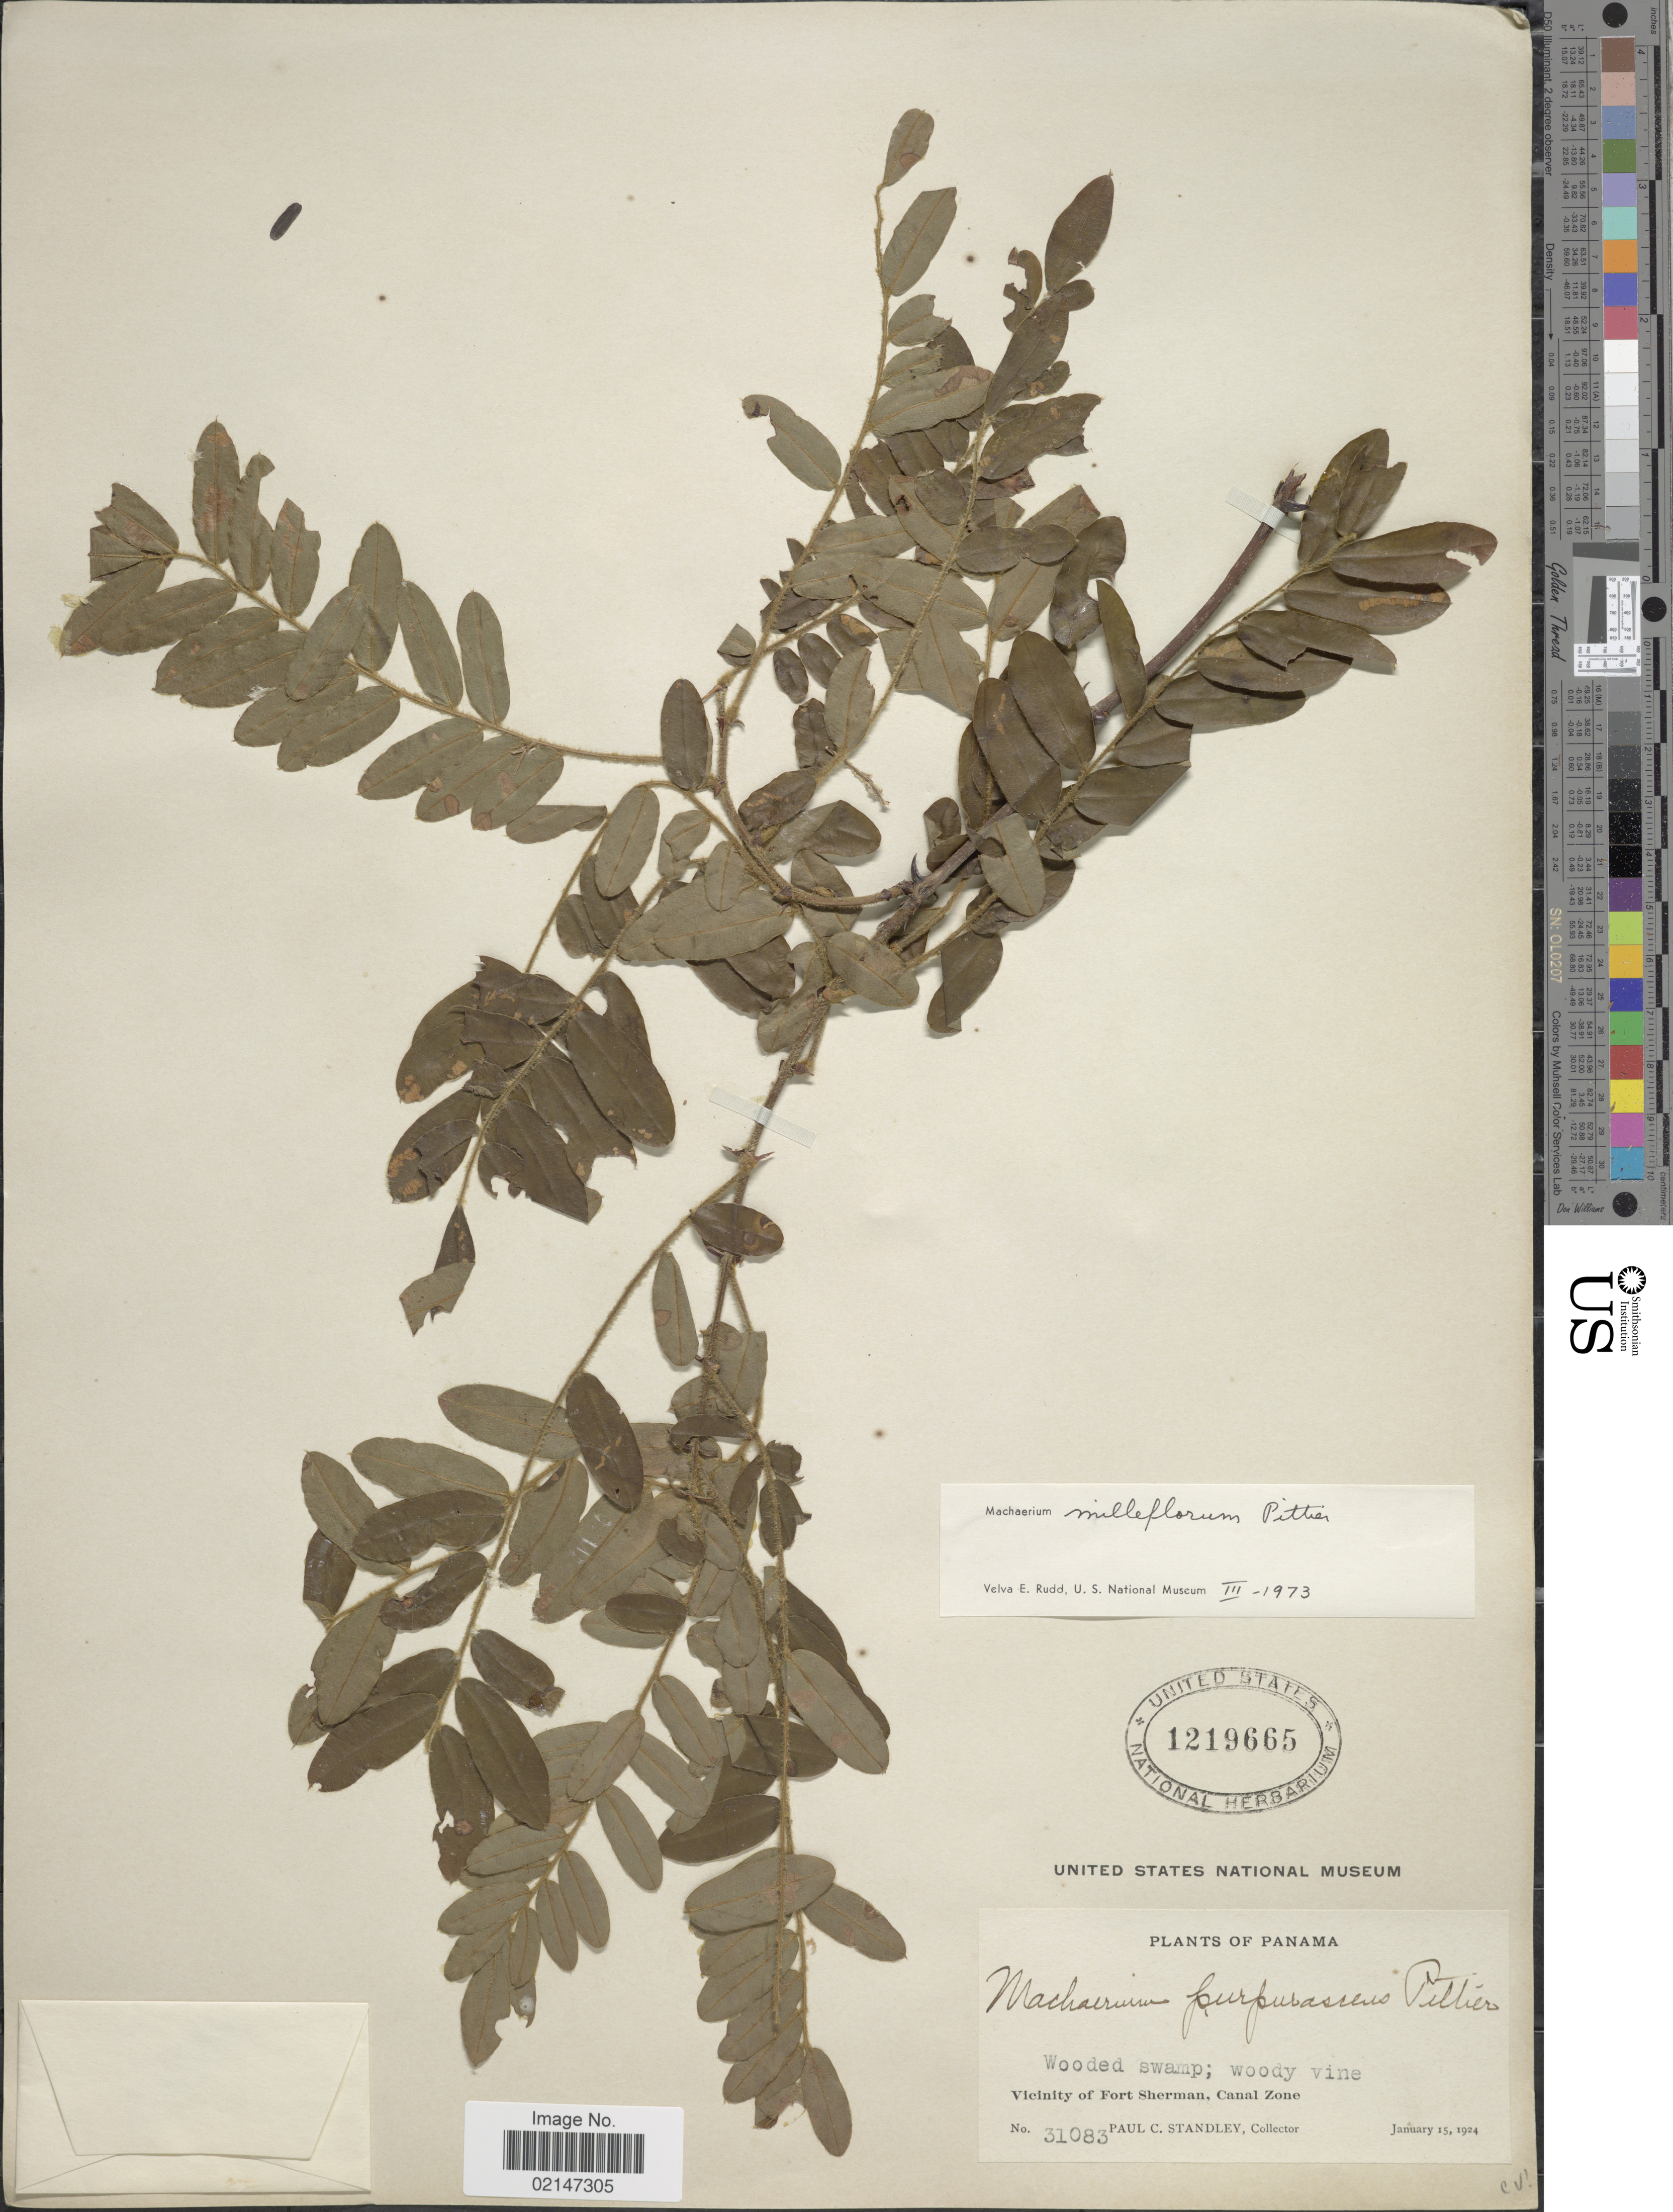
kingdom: Plantae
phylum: Tracheophyta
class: Magnoliopsida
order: Fabales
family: Fabaceae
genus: Machaerium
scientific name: Machaerium milleflorum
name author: Pittier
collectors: P. C. Standley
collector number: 31083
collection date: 1924-01-15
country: Panama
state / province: Colón / Panamá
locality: Wooded swamp; Vicinity of Fort Sherman, Canal Zone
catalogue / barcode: US 1219665